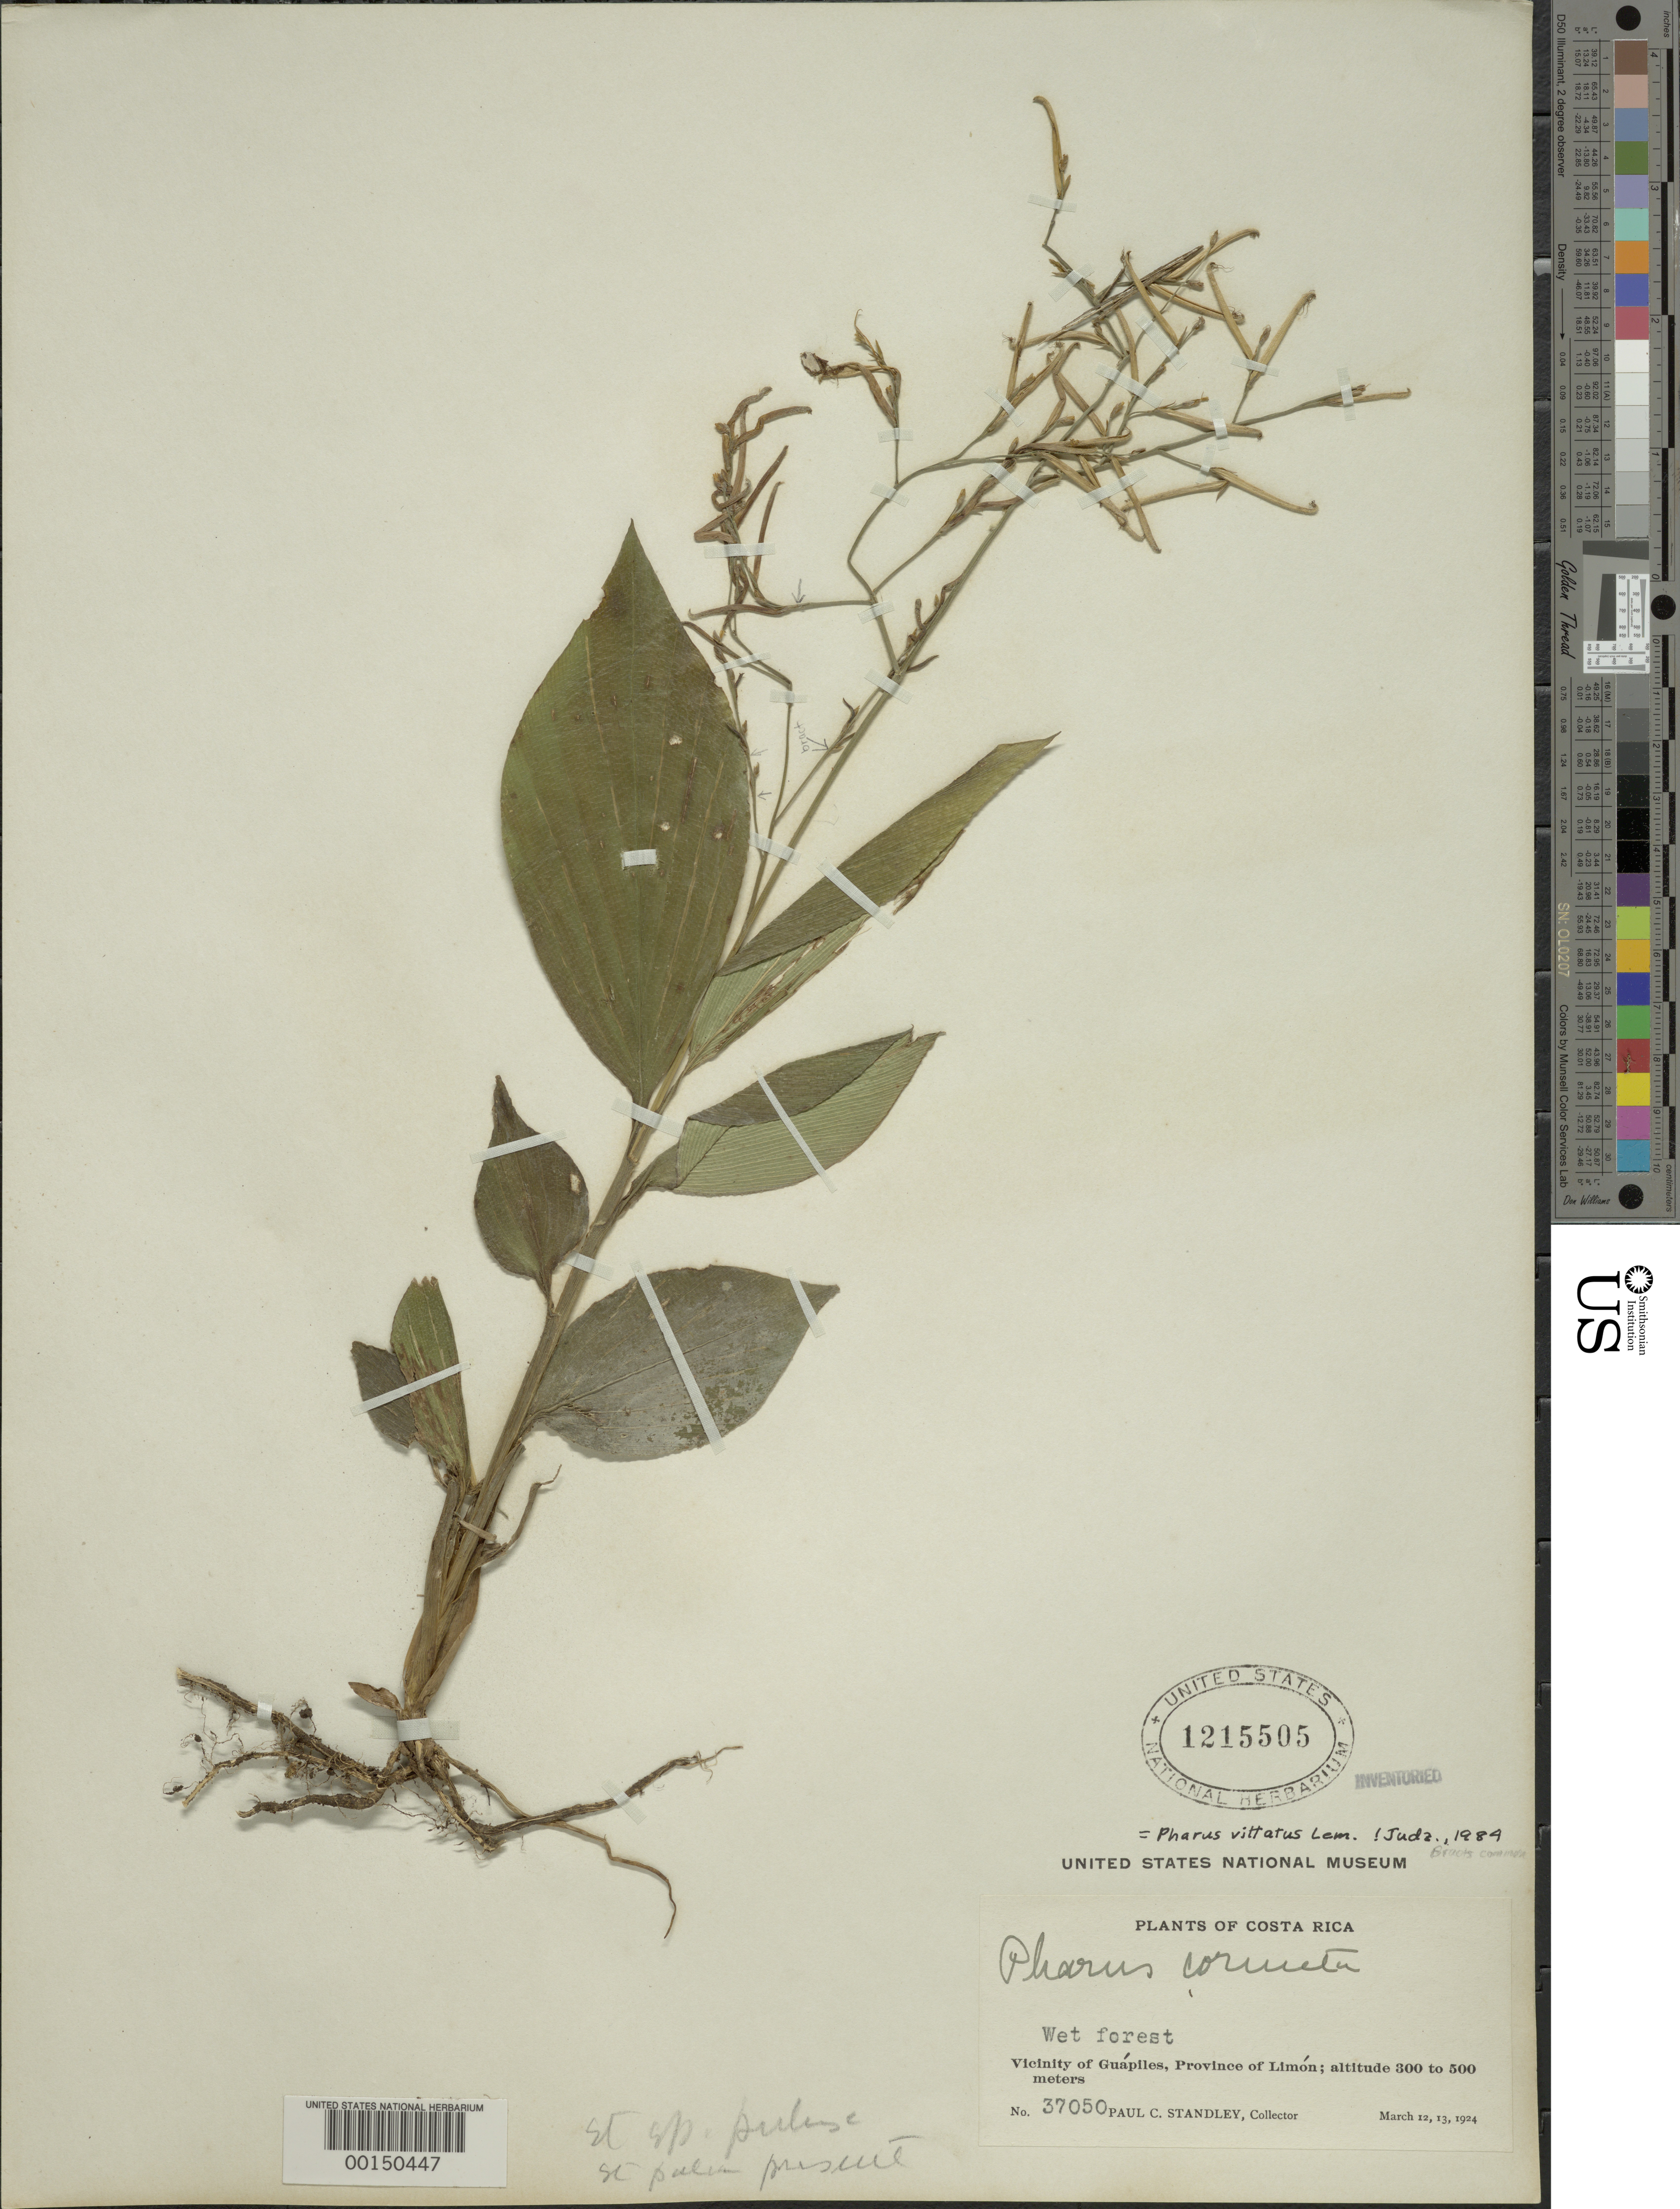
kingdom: Plantae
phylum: Tracheophyta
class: Liliopsida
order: Poales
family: Poaceae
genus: Pharus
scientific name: Pharus vittatus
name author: Lem.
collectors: P. C. Standley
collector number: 37050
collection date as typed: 12 Mar 1924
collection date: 1924-03-12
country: Panama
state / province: Colón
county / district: Limón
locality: Guapiles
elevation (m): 300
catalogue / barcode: US 1215505